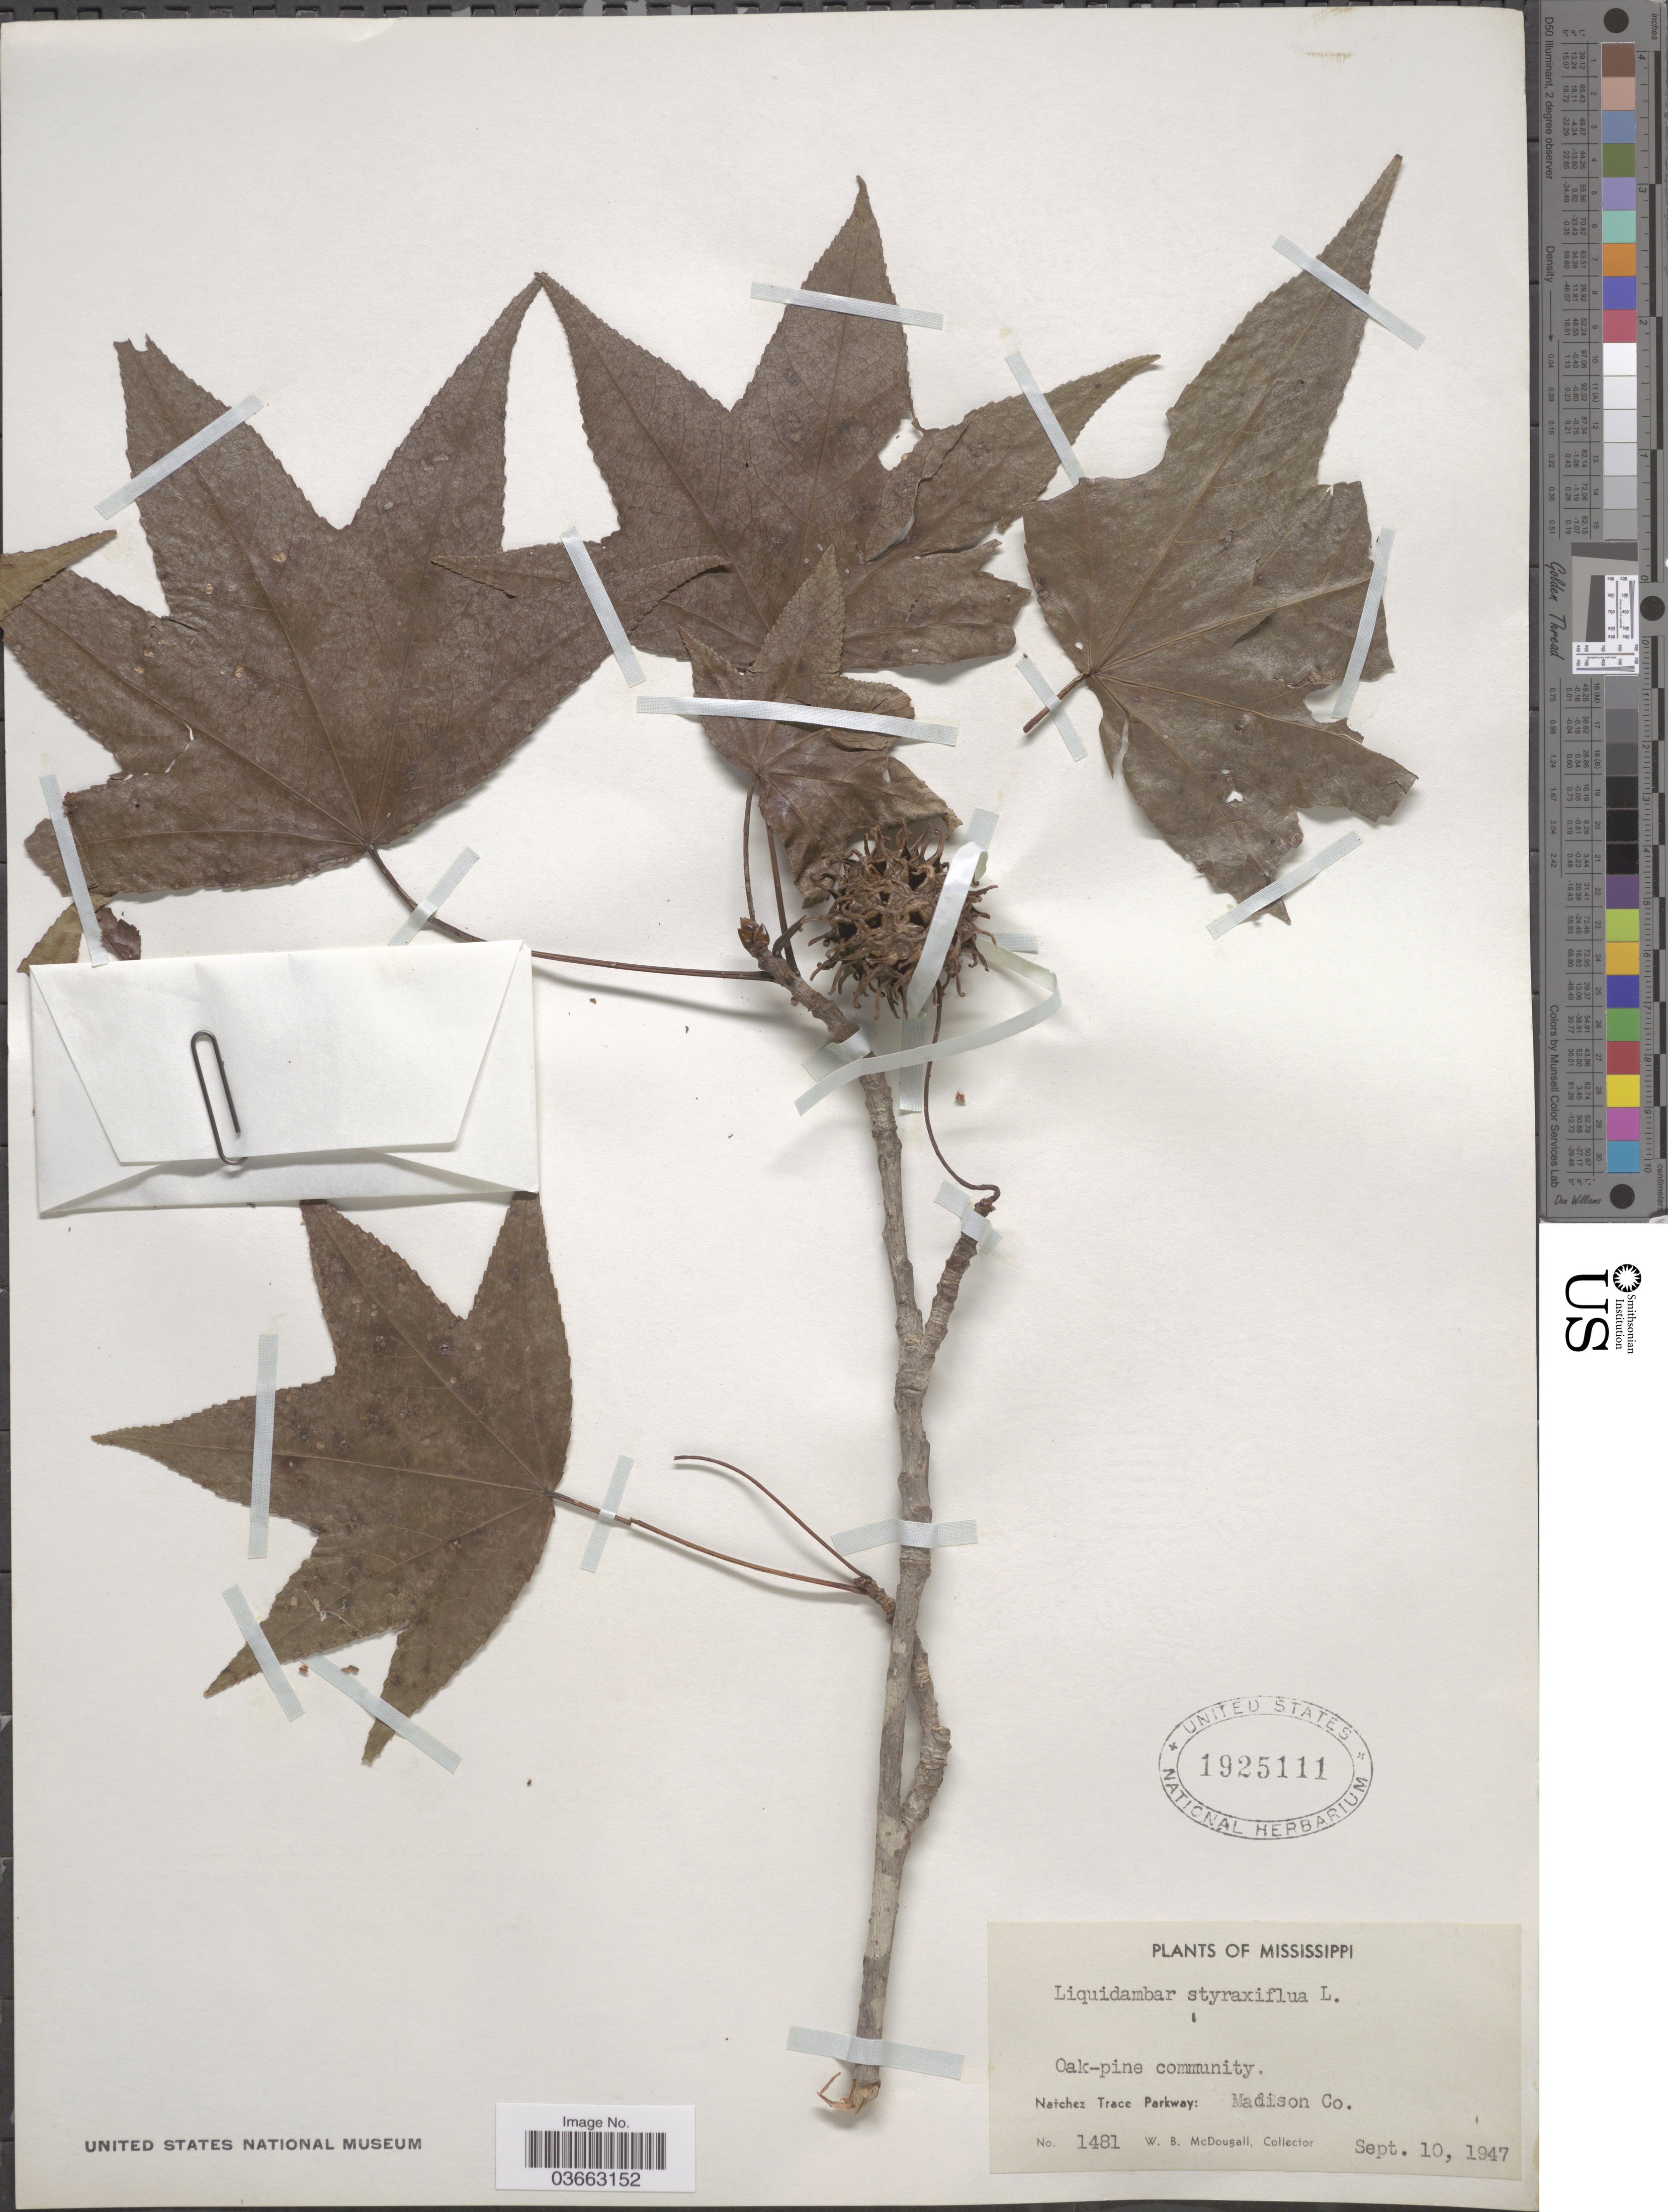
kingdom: Plantae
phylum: Tracheophyta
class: Magnoliopsida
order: Saxifragales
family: Altingiaceae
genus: Liquidambar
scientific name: Liquidambar styraciflua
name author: L.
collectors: W. B. McDougall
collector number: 1481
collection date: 1947-09-10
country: United States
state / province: Mississippi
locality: Natchez Trace Parkway: Madison Co.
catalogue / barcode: US 1925111